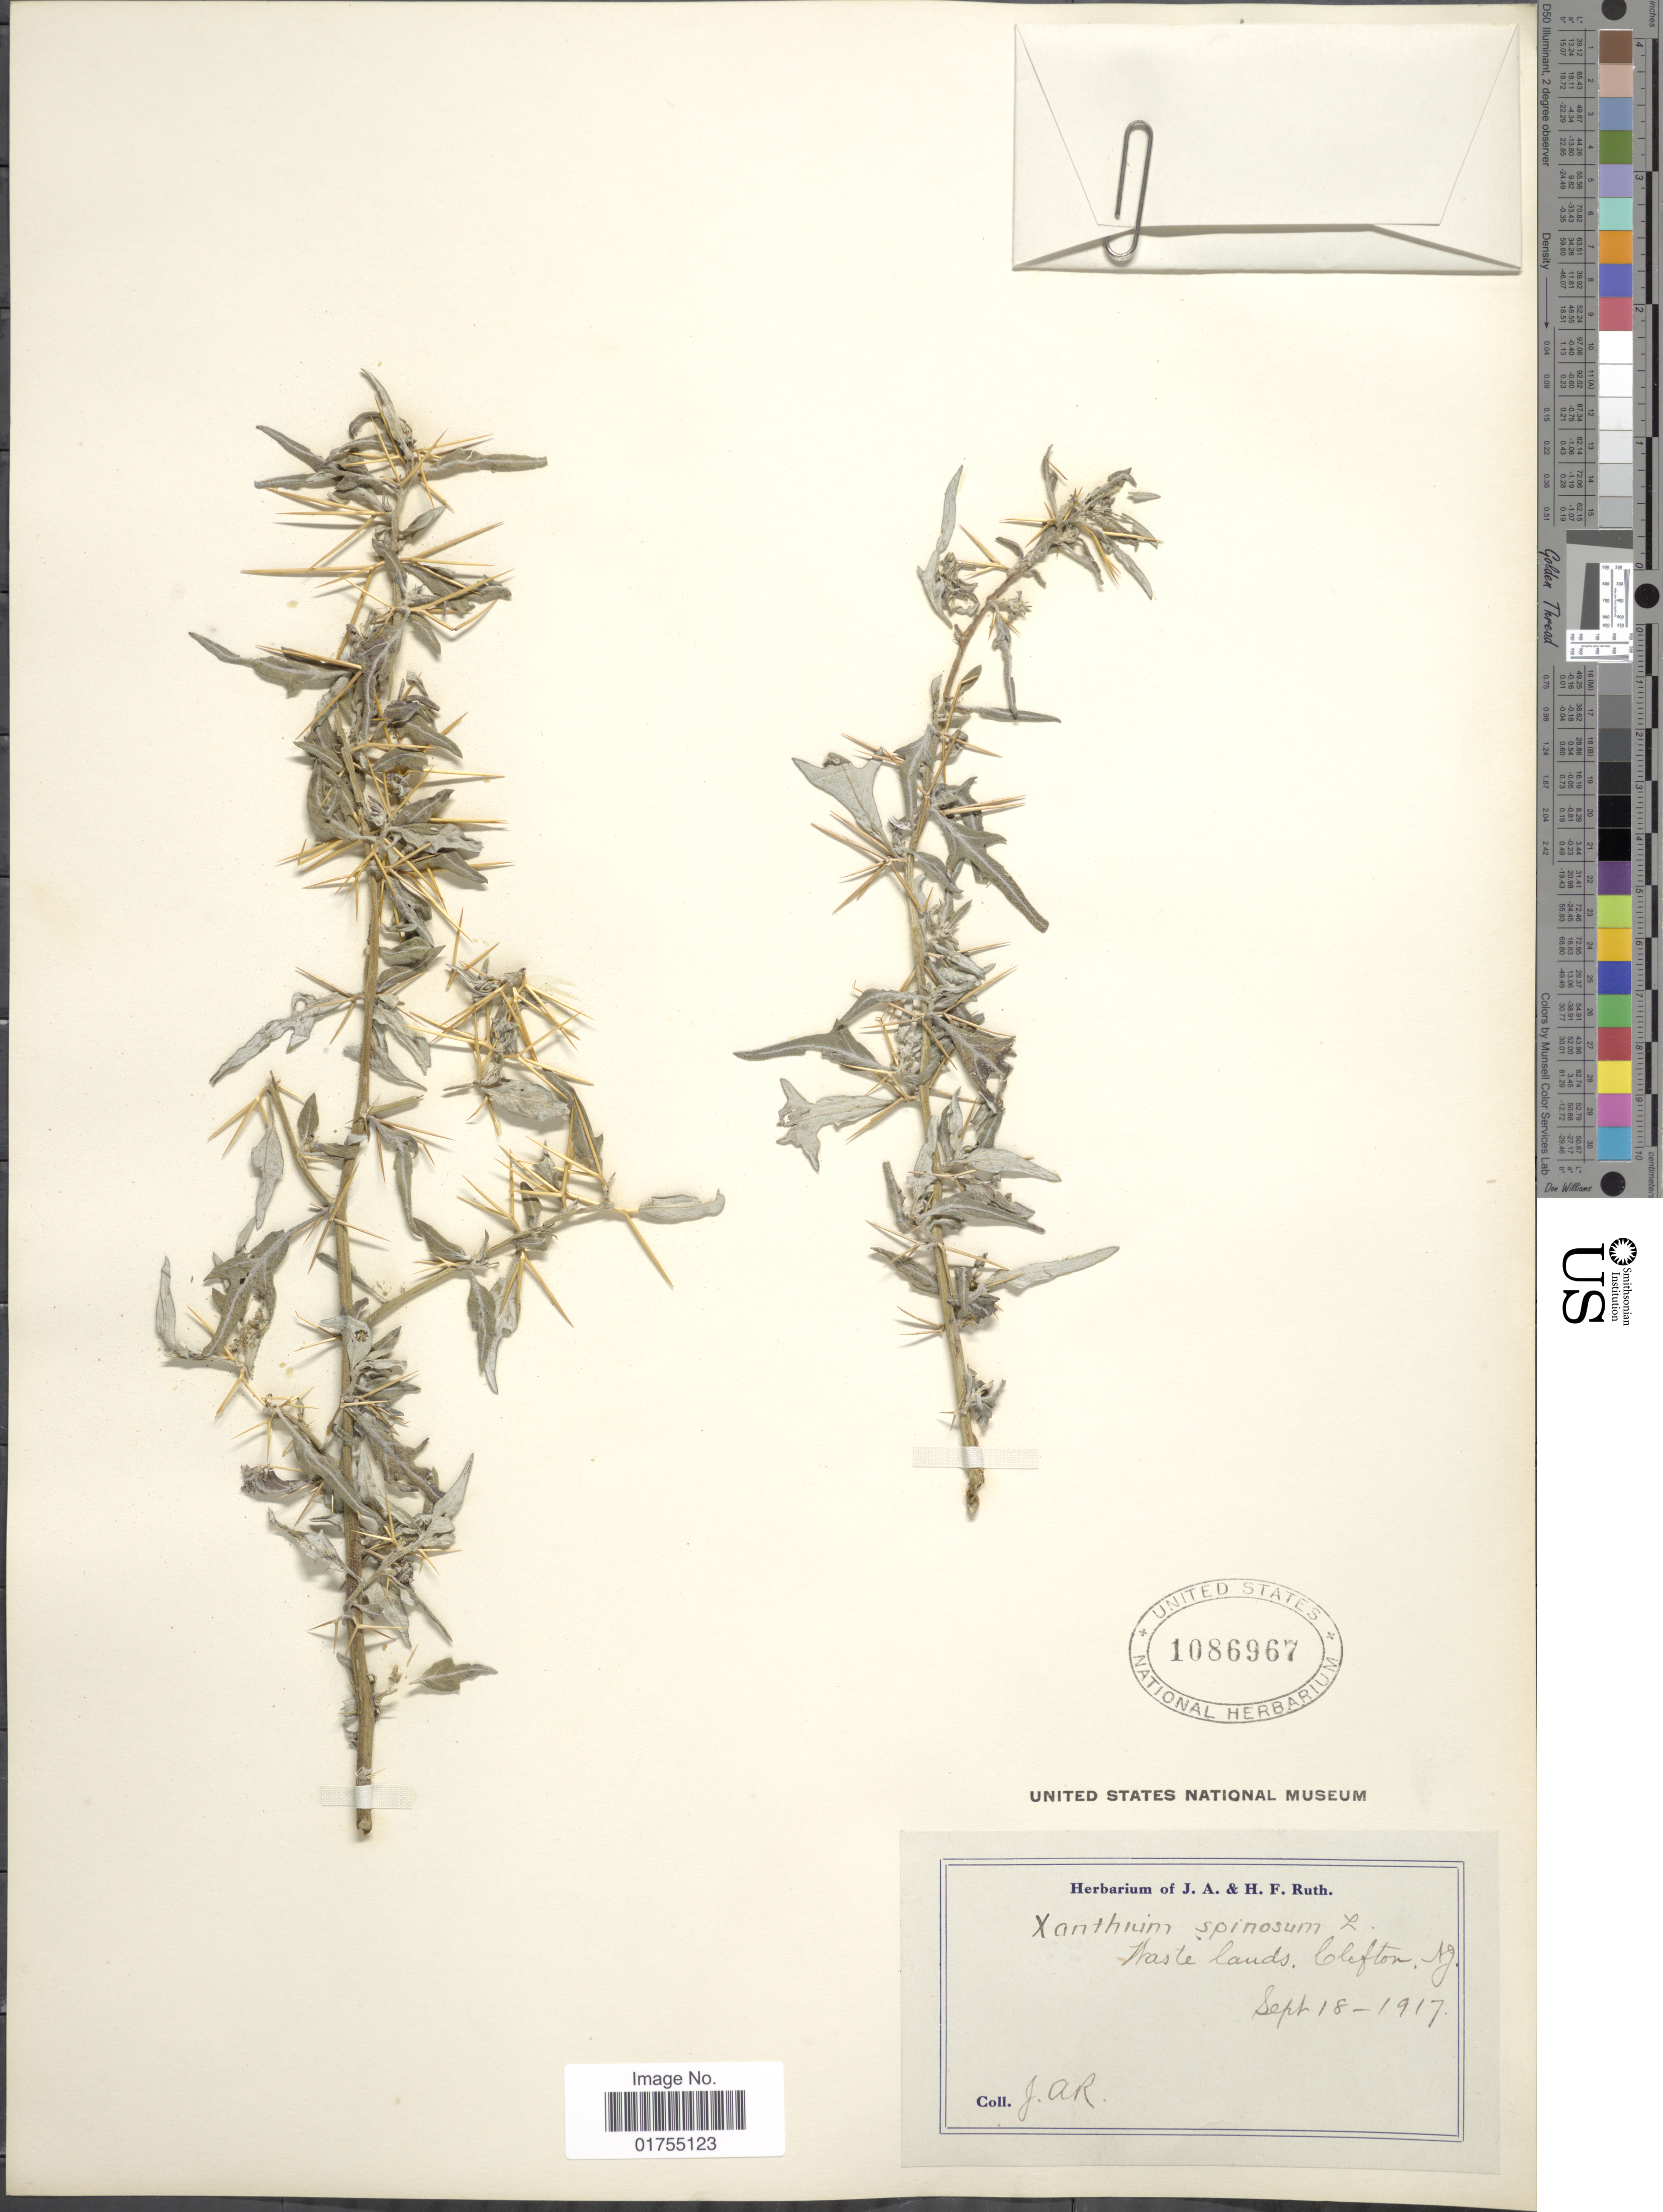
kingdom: Plantae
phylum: Tracheophyta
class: Magnoliopsida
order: Asterales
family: Asteraceae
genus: Xanthium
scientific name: Xanthium spinosum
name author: L.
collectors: J. Ruth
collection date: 1917-09-18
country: United States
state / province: New Jersey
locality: Clifton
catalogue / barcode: US 1086967